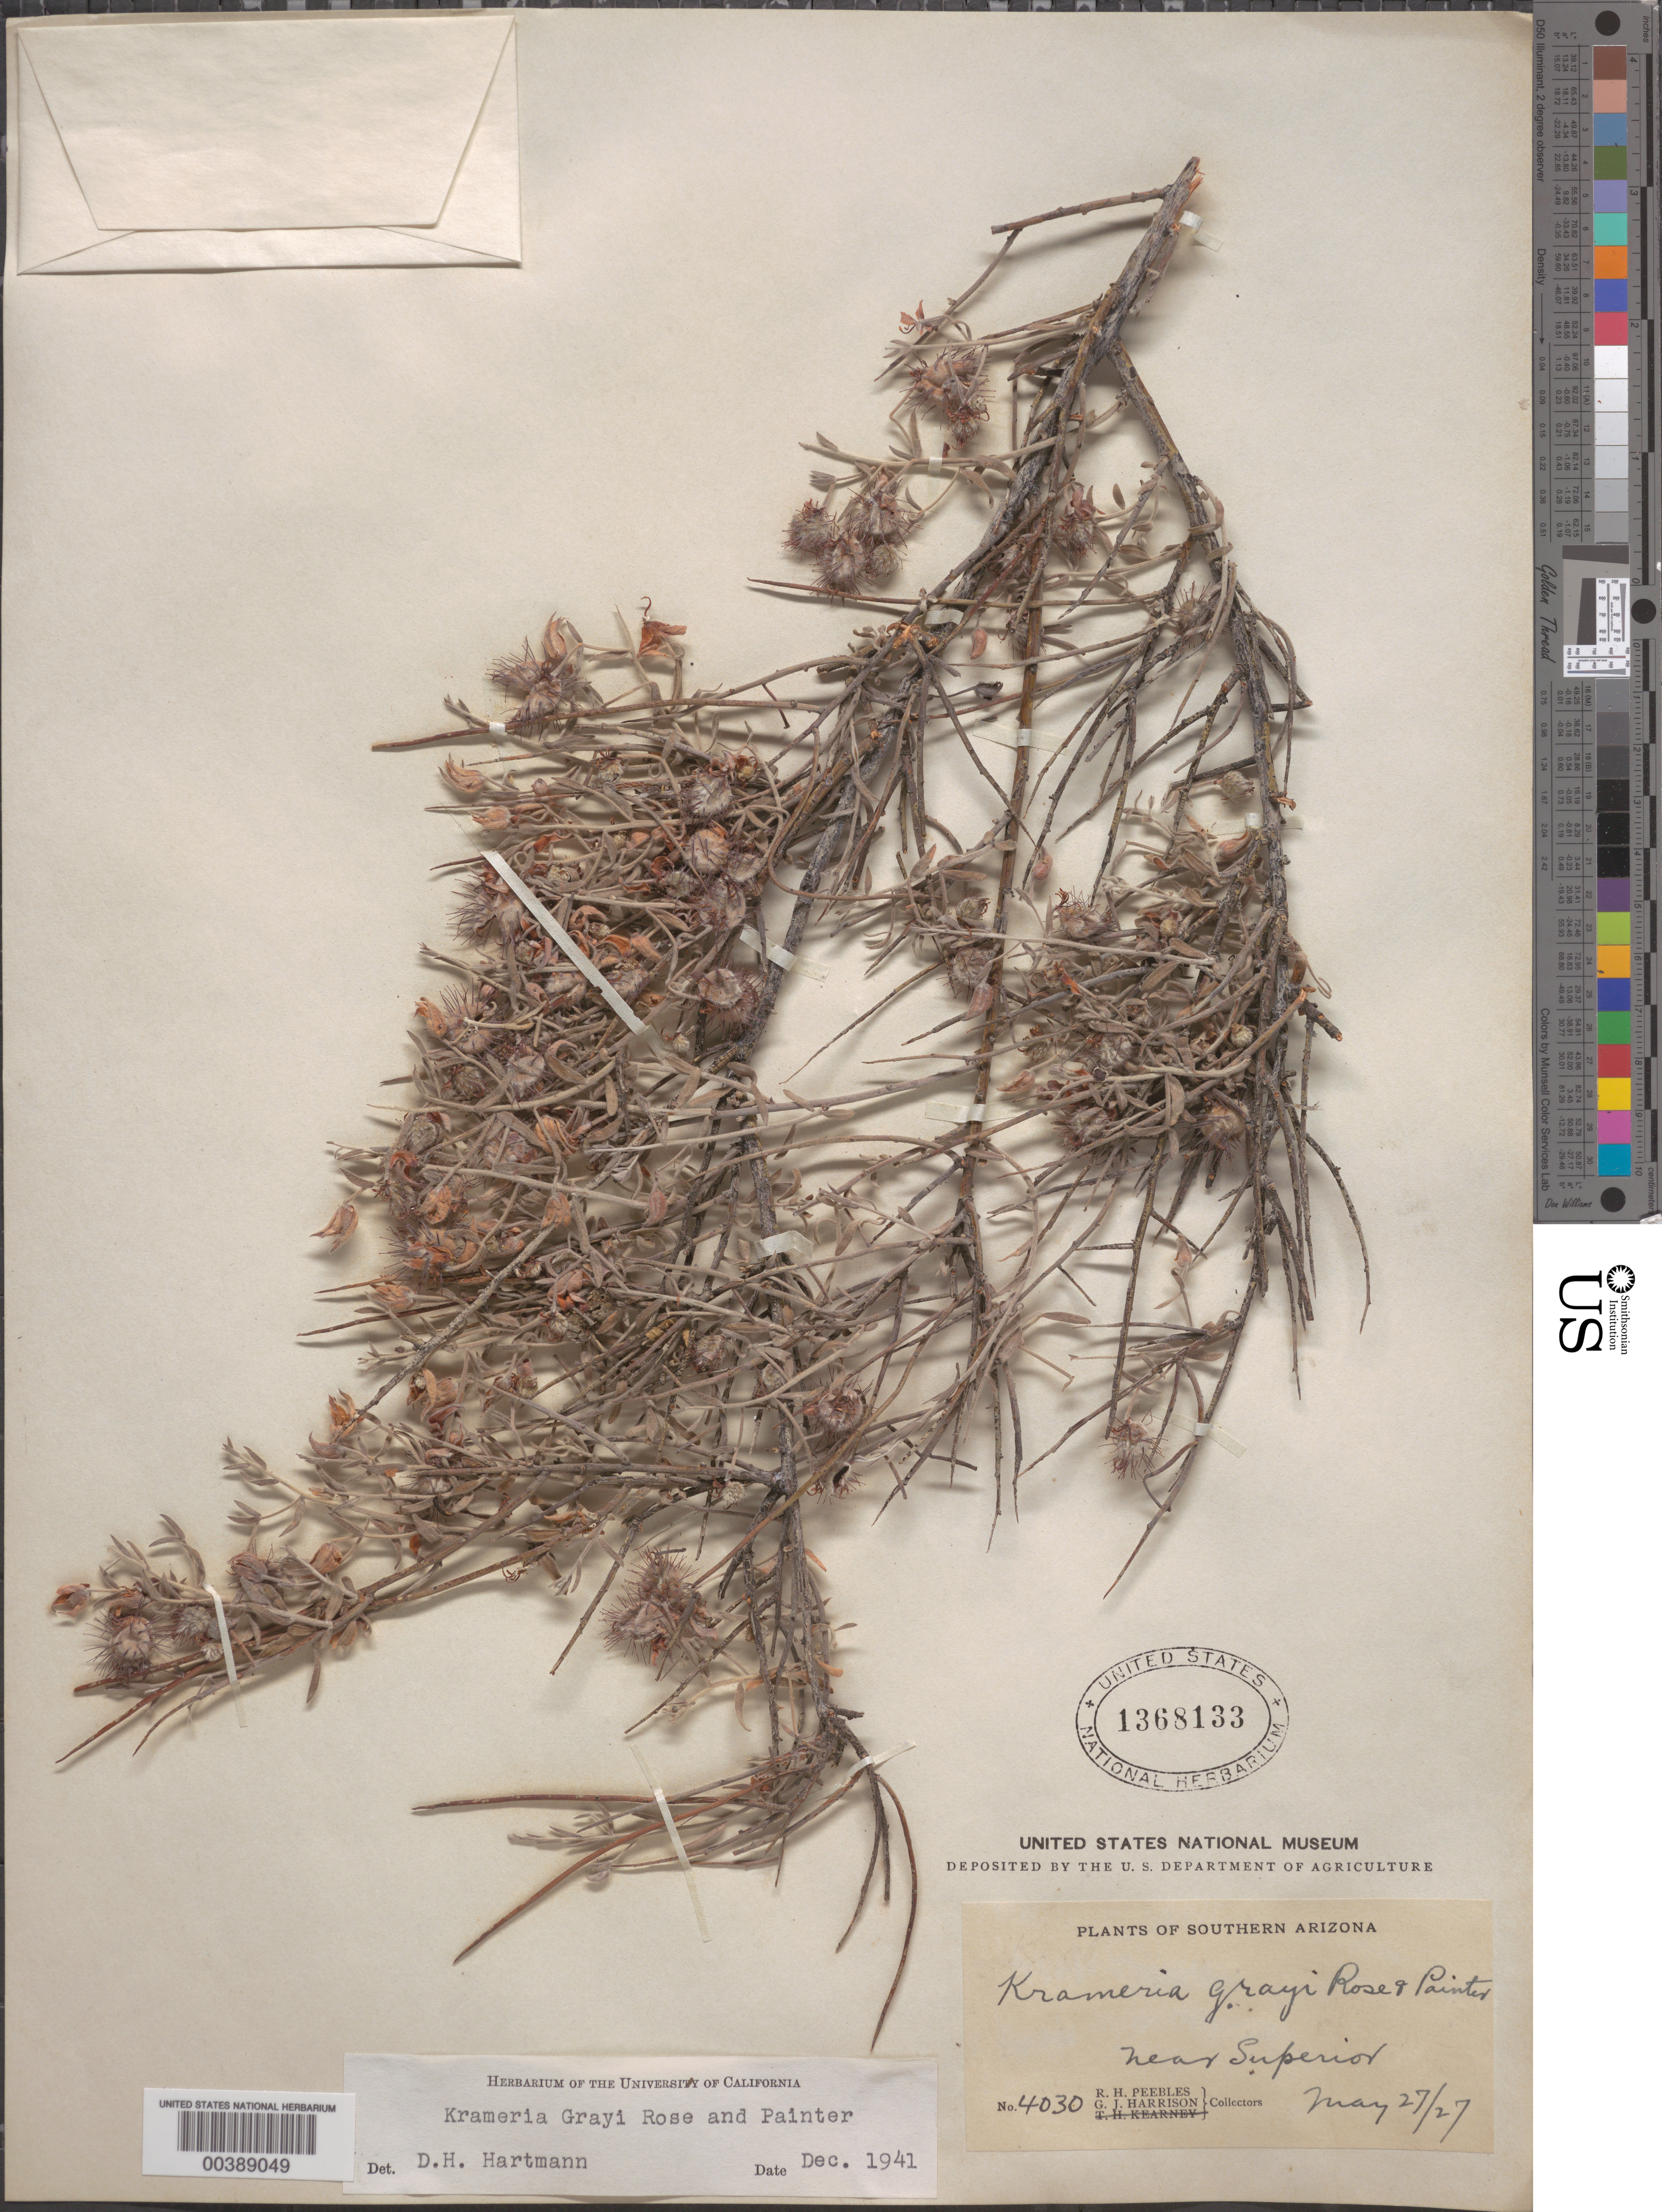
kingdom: Plantae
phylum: Tracheophyta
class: Magnoliopsida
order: Zygophyllales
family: Krameriaceae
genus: Krameria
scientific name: Krameria grayi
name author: Rose & J.H. Painter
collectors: R. H. Peebles & G. J. Harrison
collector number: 4030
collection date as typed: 27 May 1927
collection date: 1927-05-27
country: United States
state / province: Arizona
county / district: Pinal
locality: Near superior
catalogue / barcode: US 1368133